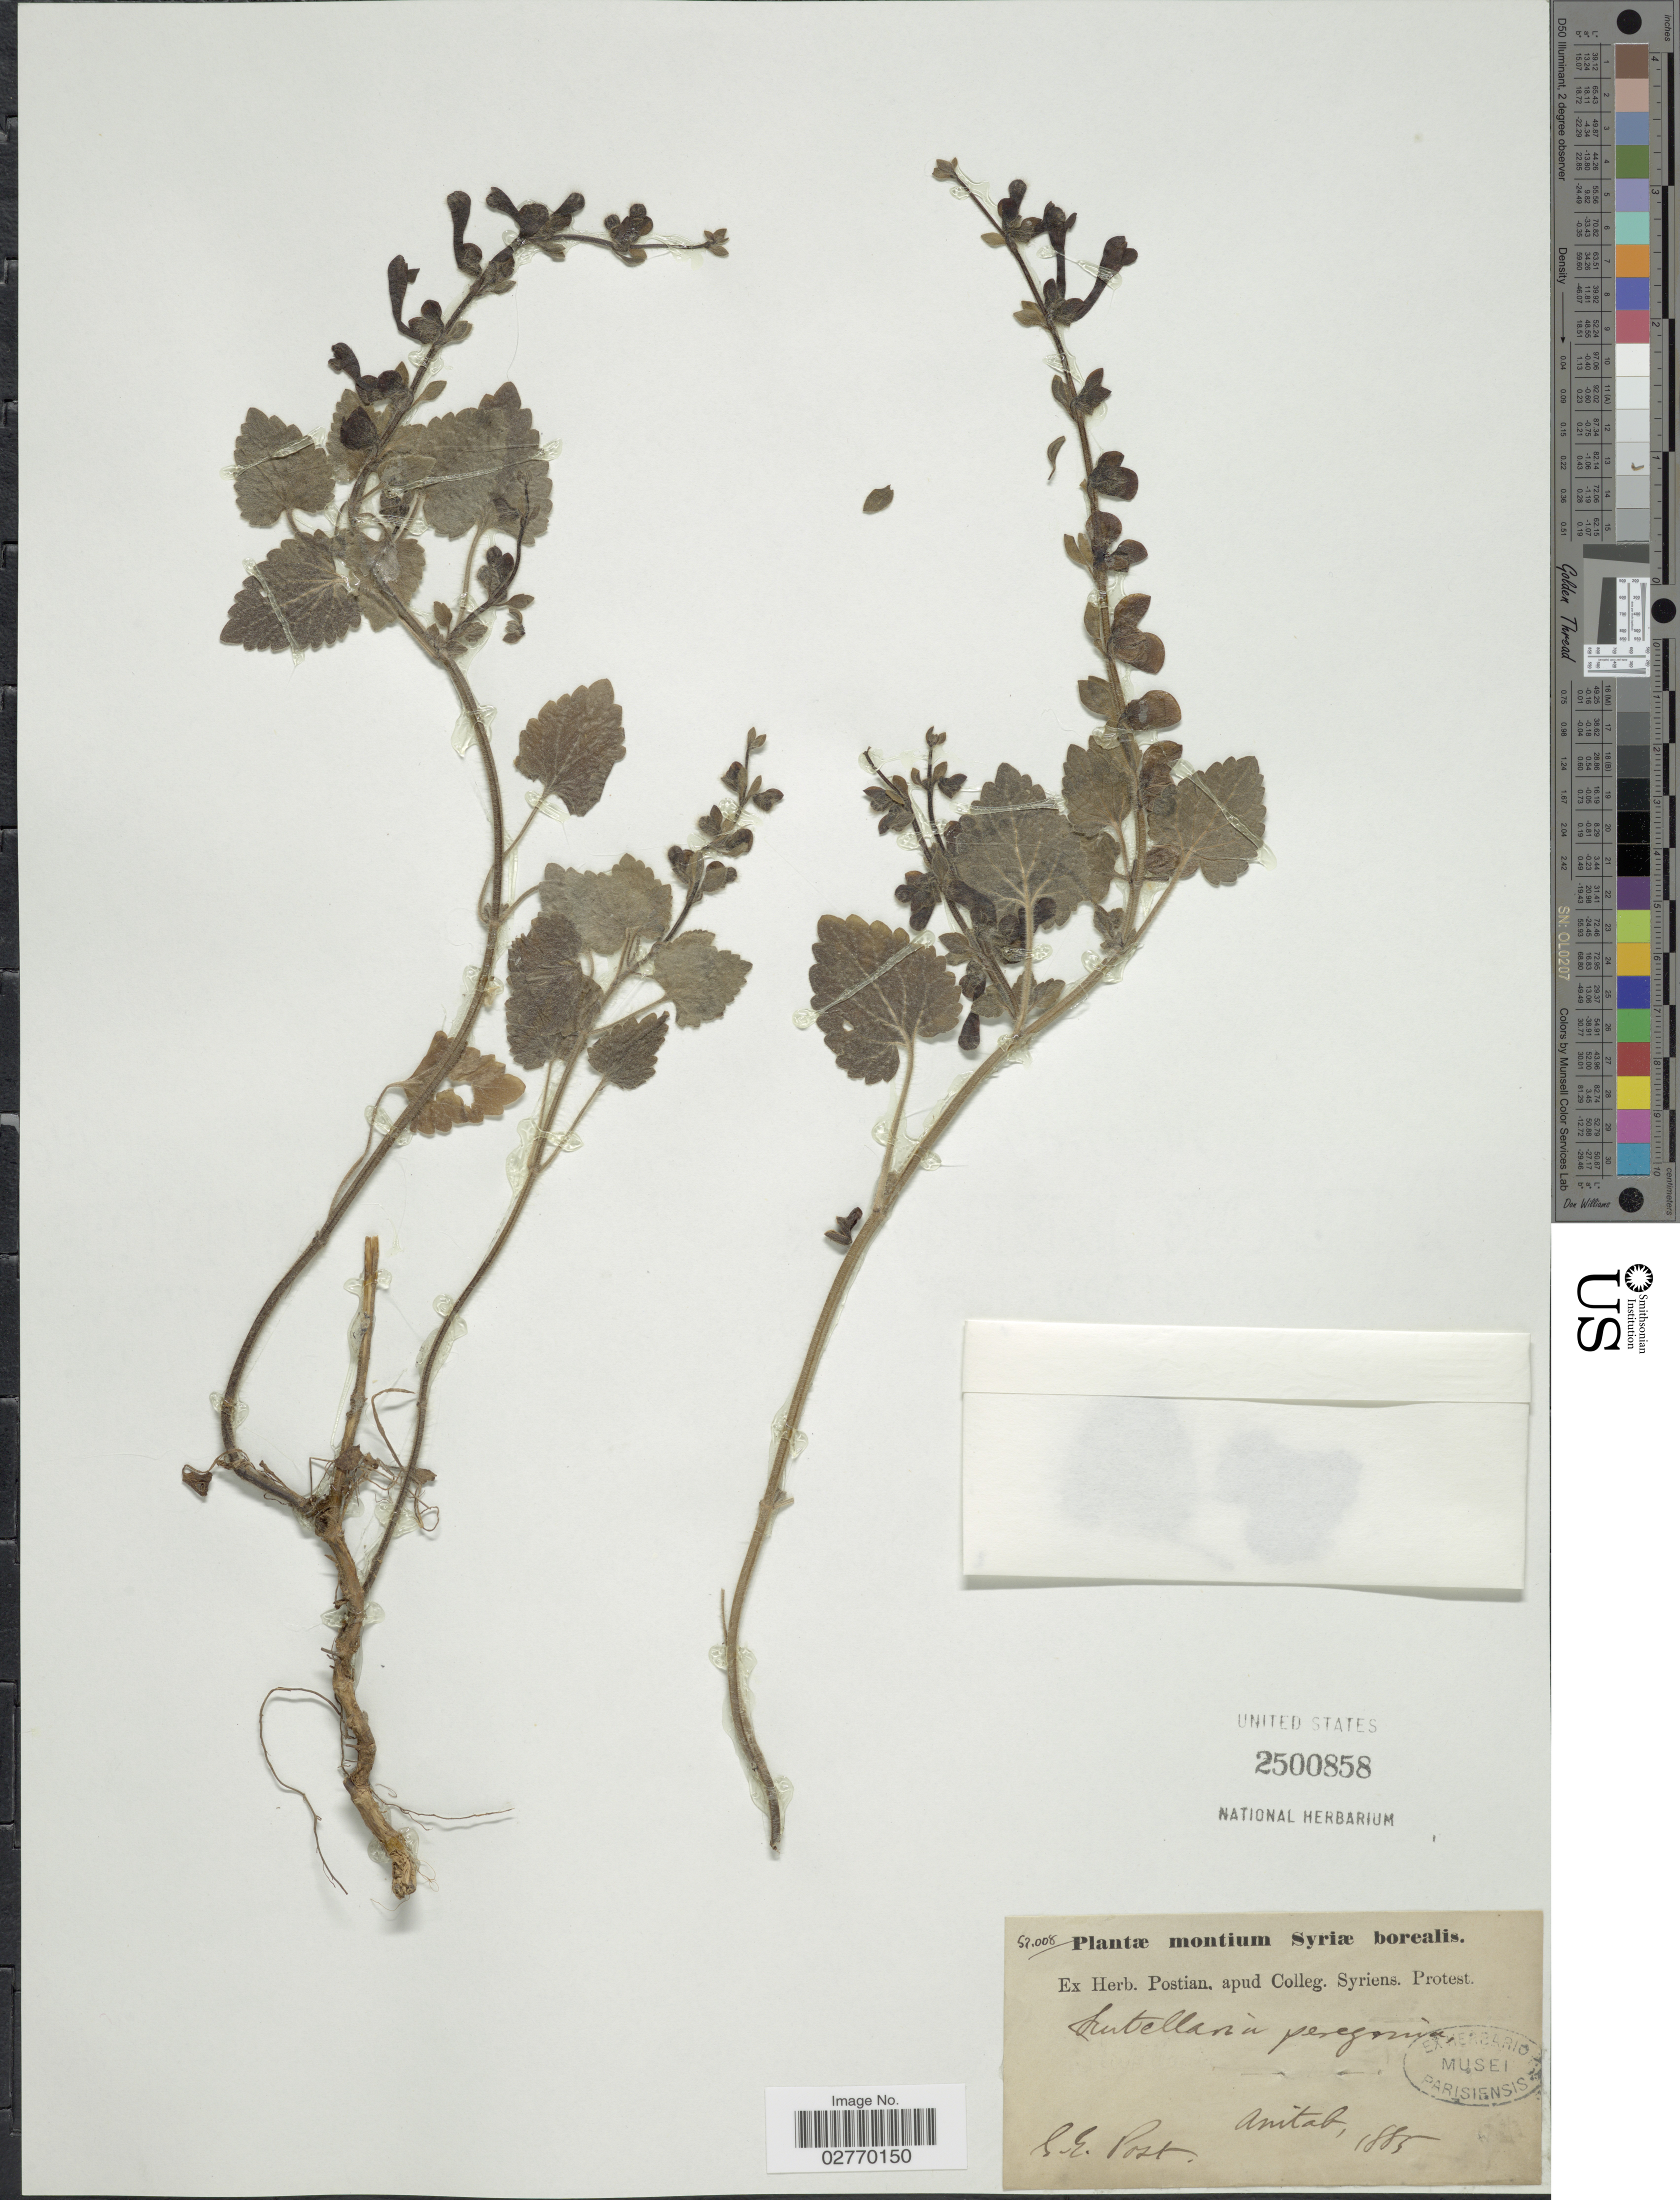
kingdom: Plantae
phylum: Tracheophyta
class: Magnoliopsida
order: Lamiales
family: Lamiaceae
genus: Scutellaria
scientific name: Scutellaria peregrina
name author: L.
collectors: G. E. Post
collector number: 52008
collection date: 1885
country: Syria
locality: Syriæ borealis. Anitab [interpreted]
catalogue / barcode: US 2500858